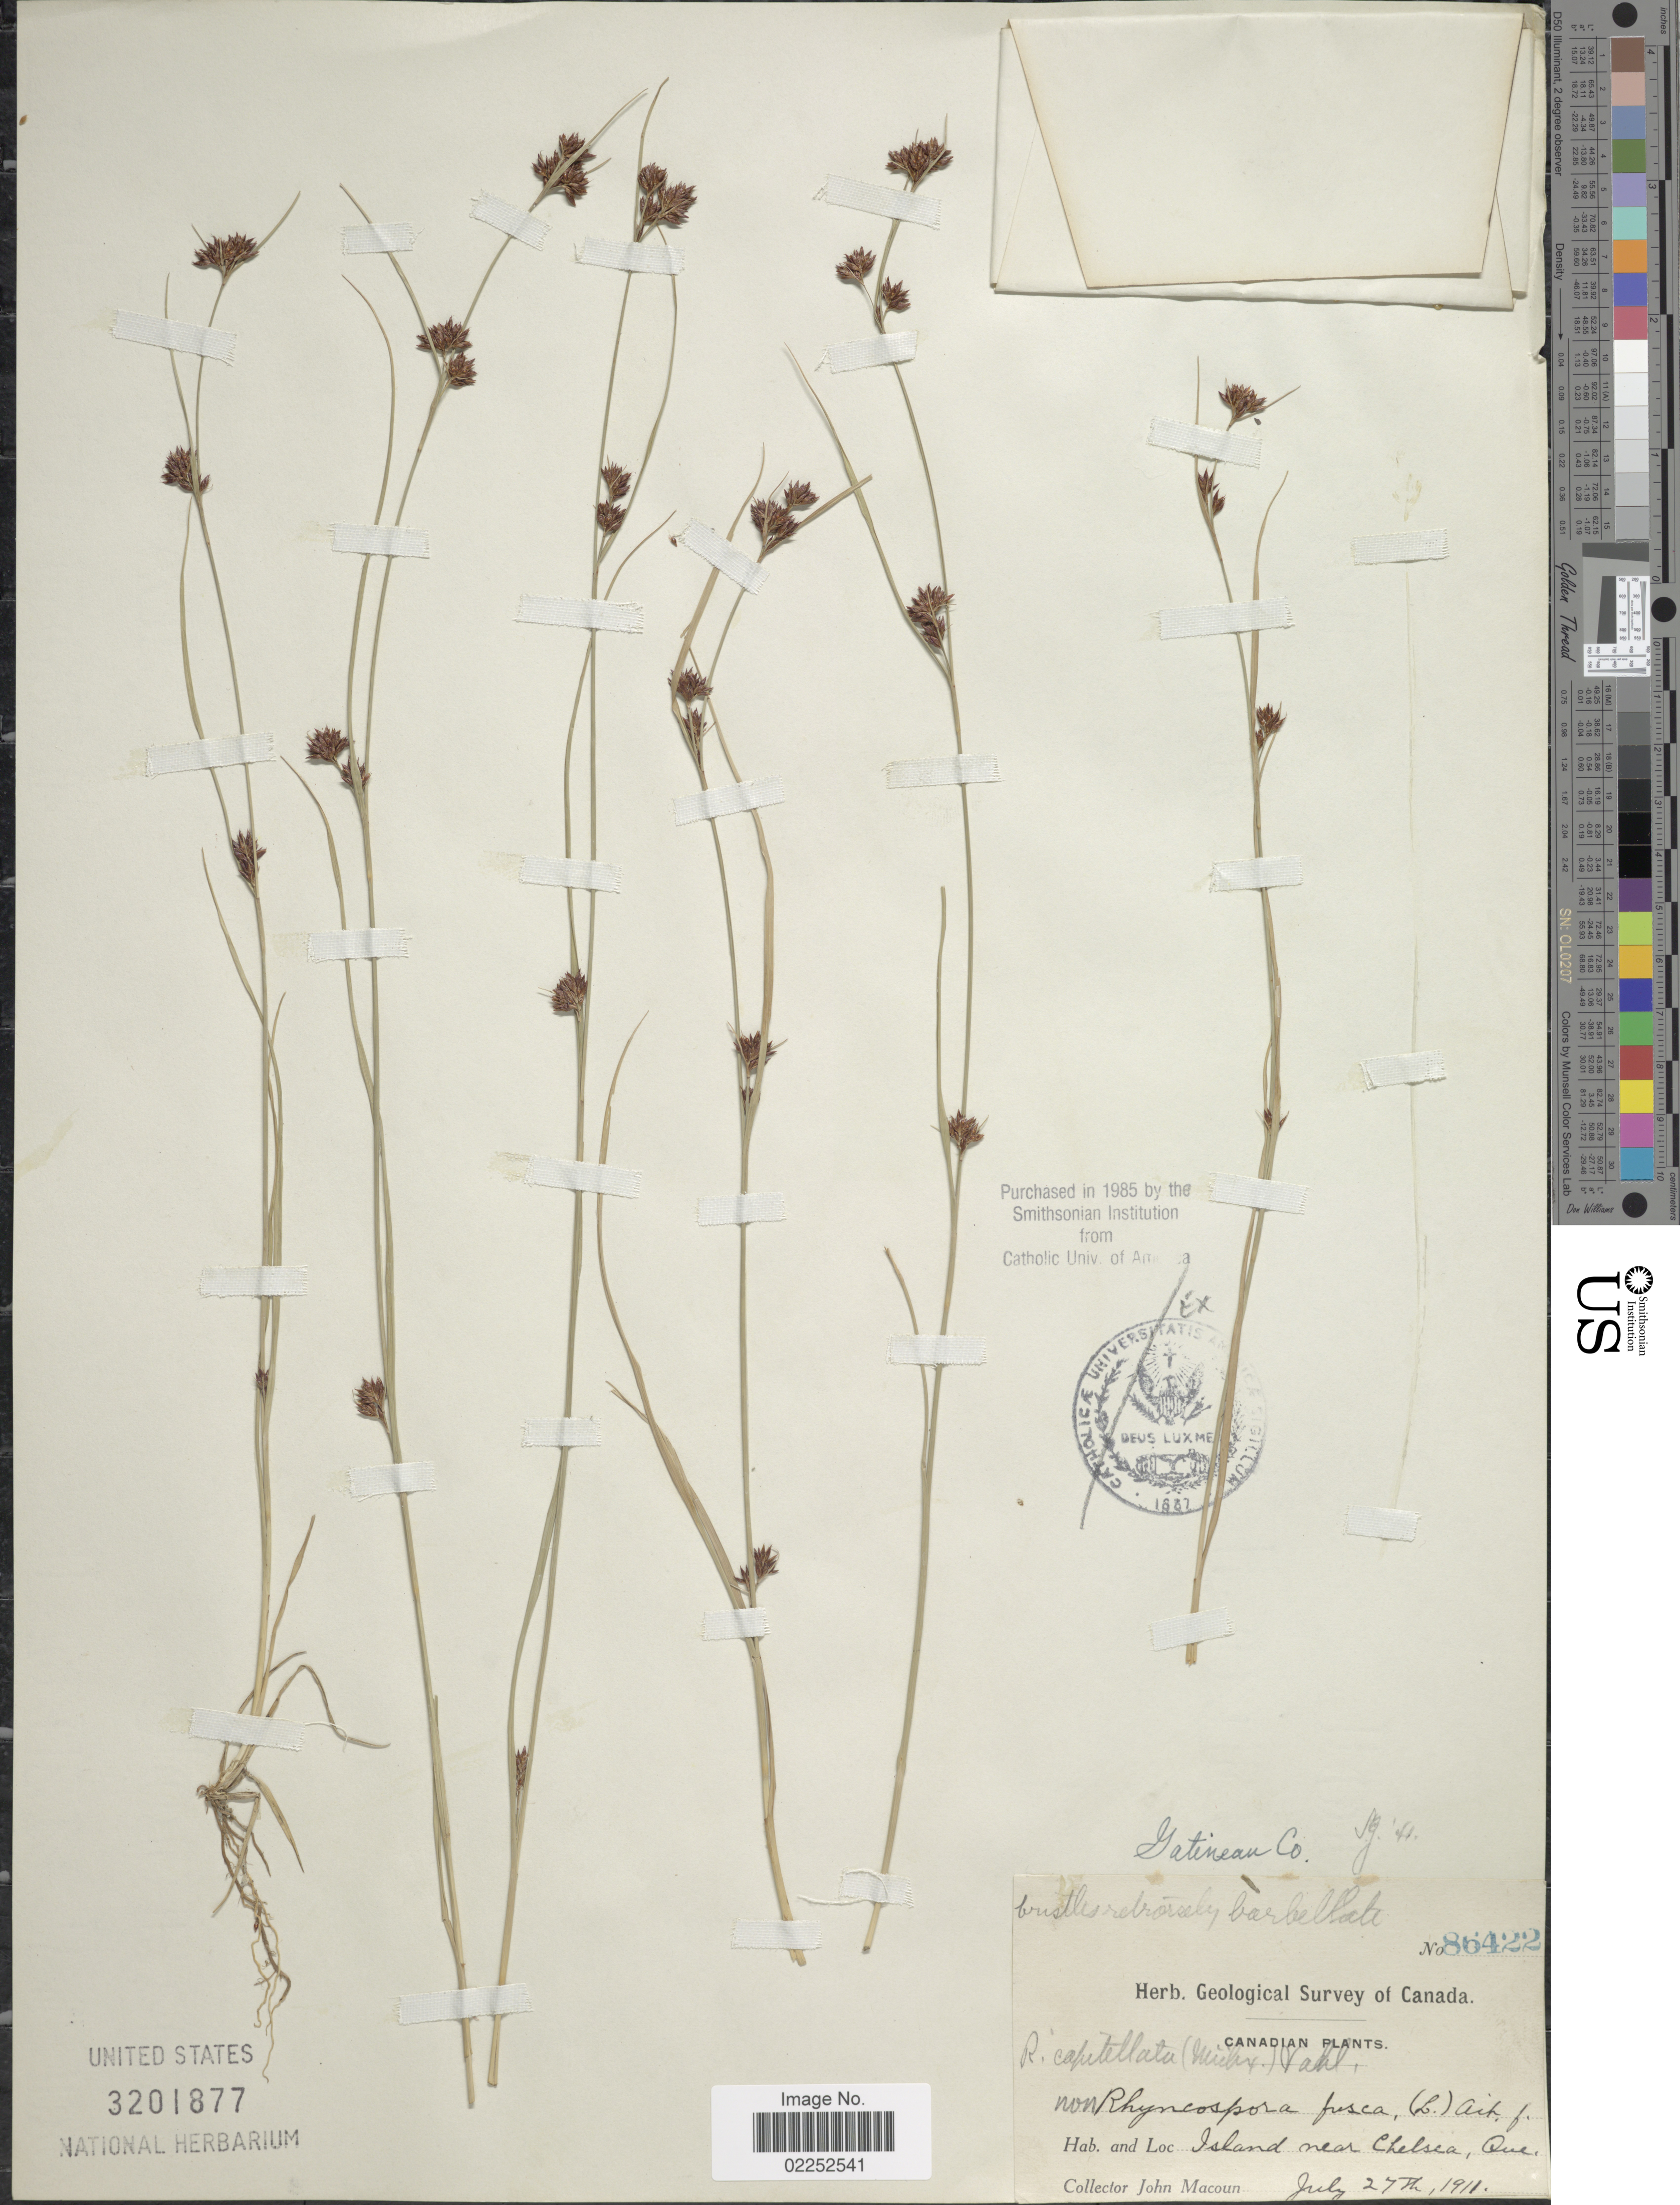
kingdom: Plantae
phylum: Tracheophyta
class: Liliopsida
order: Poales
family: Cyperaceae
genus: Rhynchospora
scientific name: Rhynchospora capitellata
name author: (Michx.) Vahl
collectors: J. Macoun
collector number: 86422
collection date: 1911-07-27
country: Canada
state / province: Quebec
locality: Island near Chelsea, Gatineau Co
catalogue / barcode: US 3201877